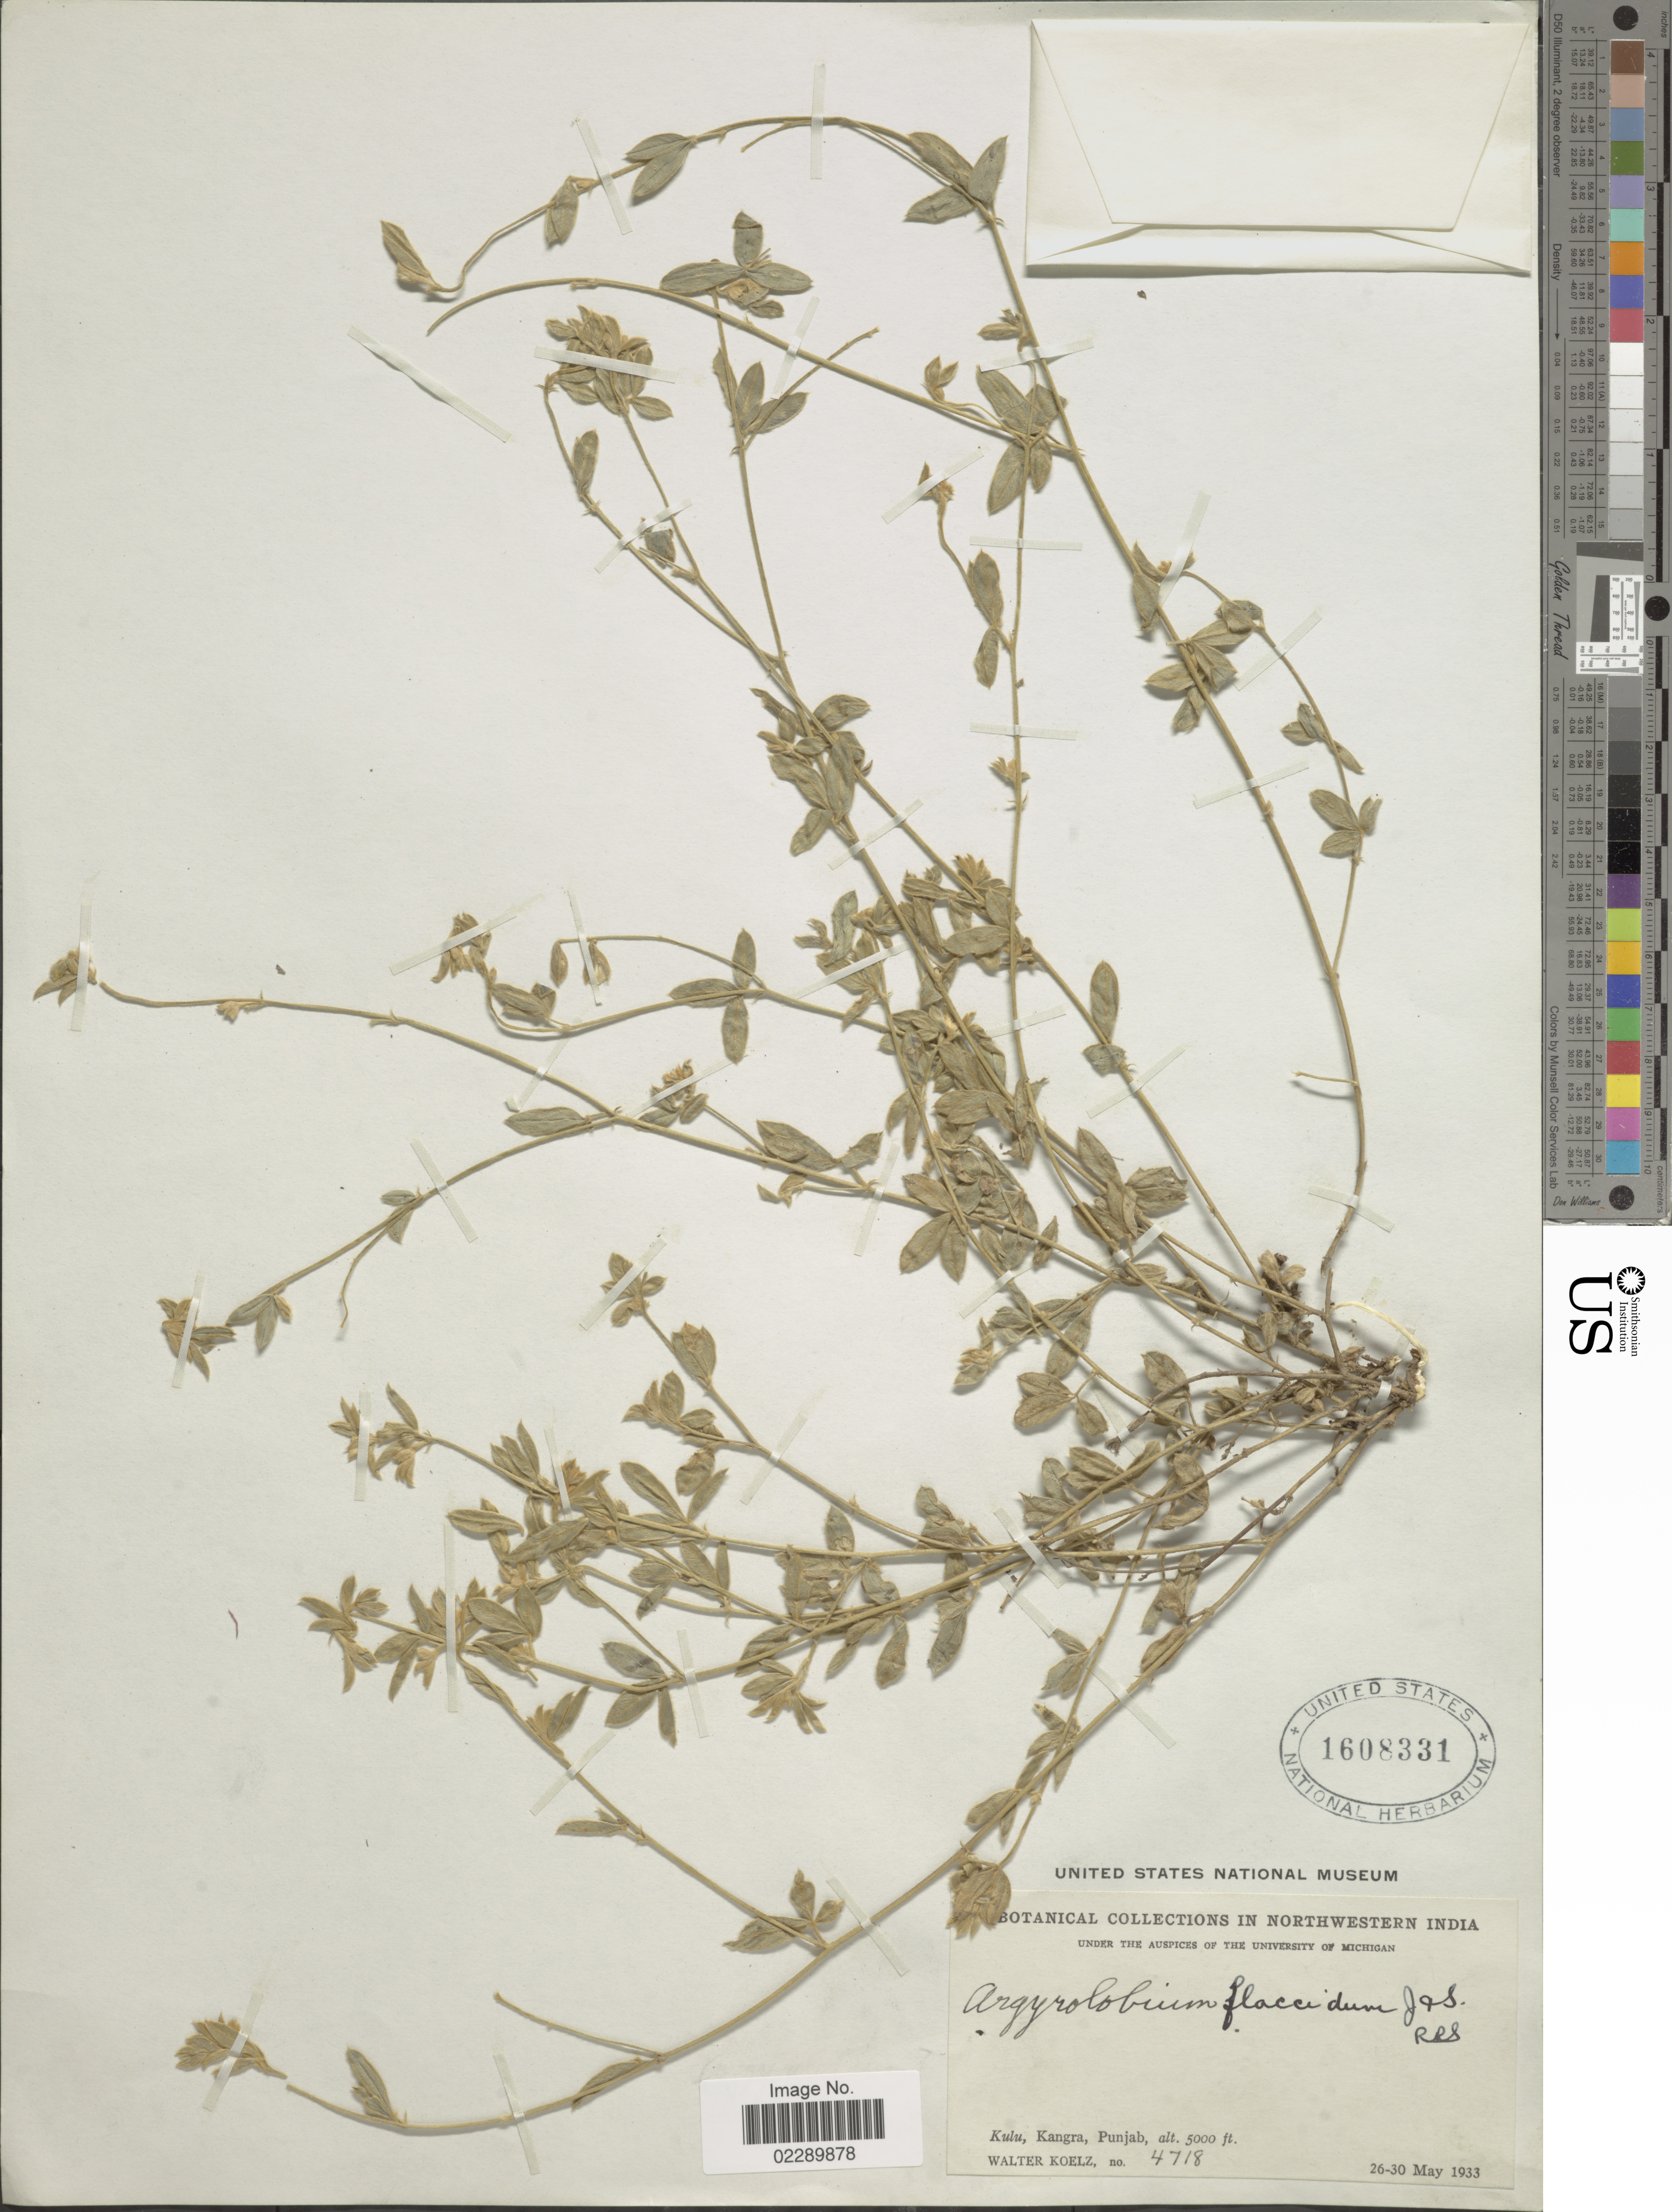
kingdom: Plantae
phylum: Tracheophyta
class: Magnoliopsida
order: Fabales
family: Fabaceae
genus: Argyrolobium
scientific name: Argyrolobium flaccidum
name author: (Royle) Jaub. & Spach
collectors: W. N. Koelz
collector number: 4718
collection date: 1933-05-26/1933-05-30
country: India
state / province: Himachal Pradesh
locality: Kulu, Kangra, Punjab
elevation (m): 1524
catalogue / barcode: US 1608331